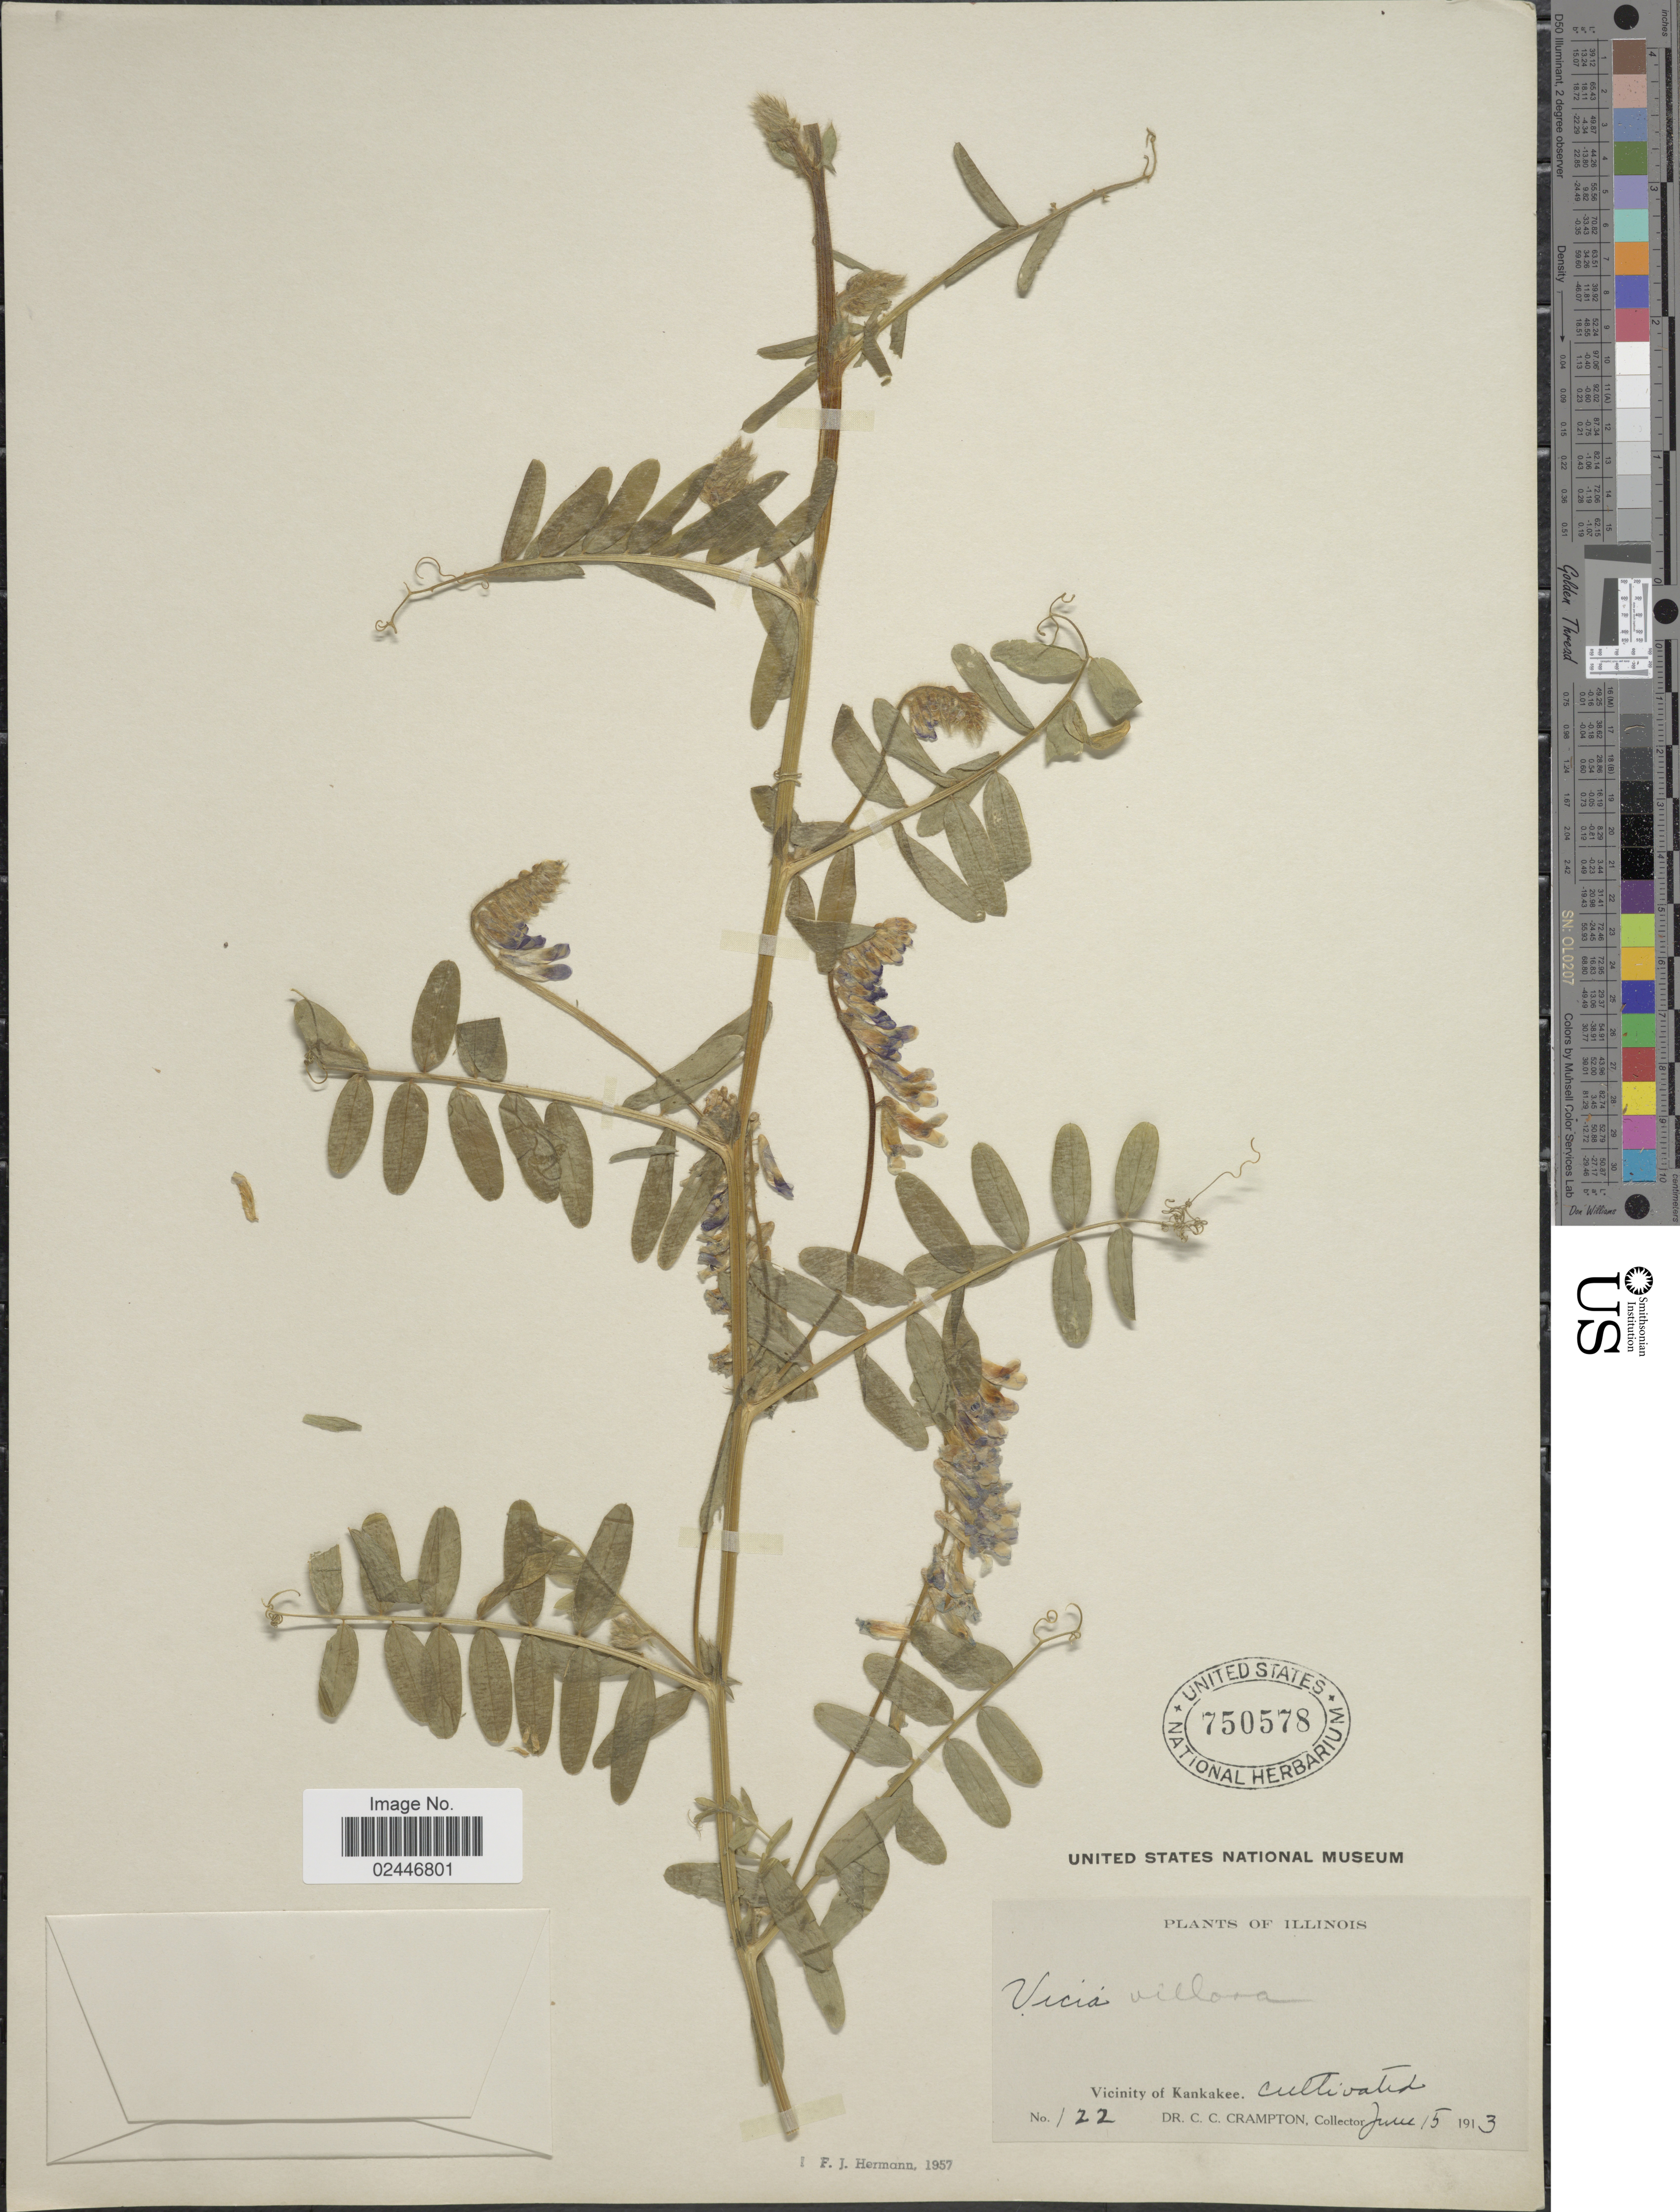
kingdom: Plantae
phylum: Tracheophyta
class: Magnoliopsida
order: Fabales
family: Fabaceae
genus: Vicia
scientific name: Vicia villosa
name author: Roth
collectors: C. Crampton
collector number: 122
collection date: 1913-06-15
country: United States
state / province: Illinois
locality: Vicinity of Kankakee, cultivated.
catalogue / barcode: US 750578